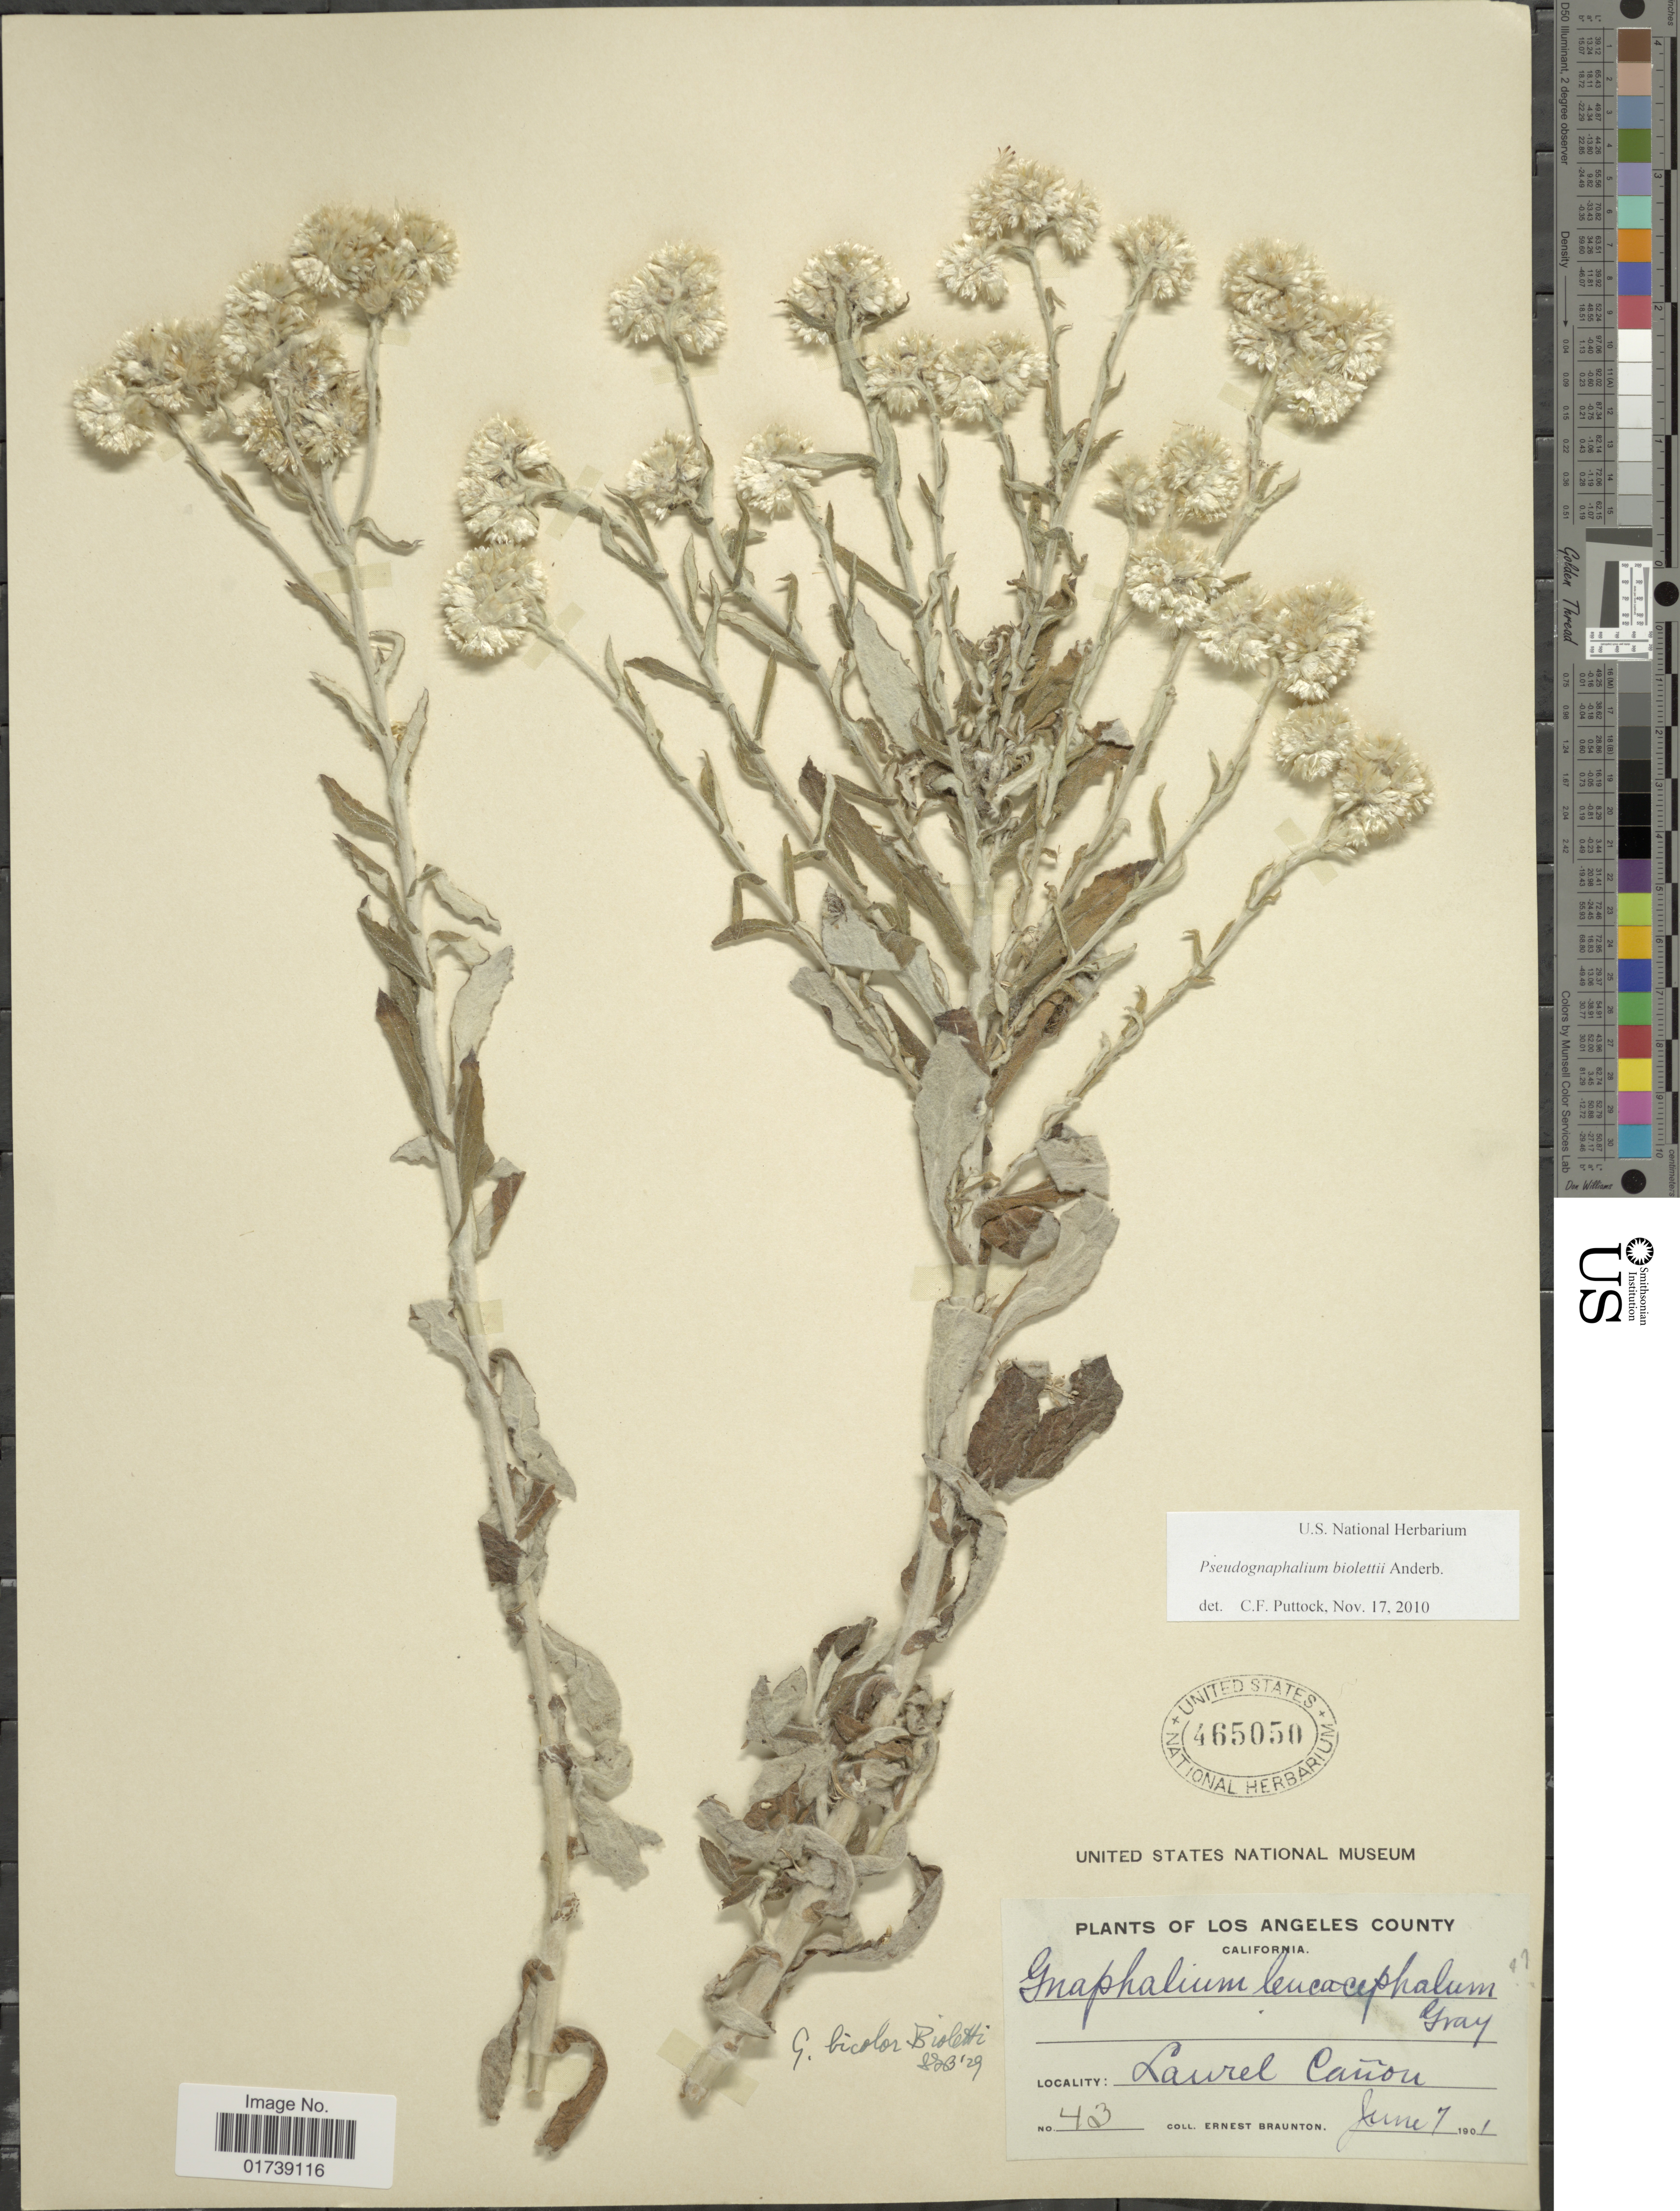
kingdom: Plantae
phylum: Tracheophyta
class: Magnoliopsida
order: Asterales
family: Asteraceae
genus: Pseudognaphalium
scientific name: Pseudognaphalium biolettii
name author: Anderb.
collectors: E. Braunton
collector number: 43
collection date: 1901-06-07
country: United States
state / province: California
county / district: Los Angeles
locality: Los Angeles County, Lawrel Canon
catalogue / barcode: US 465050